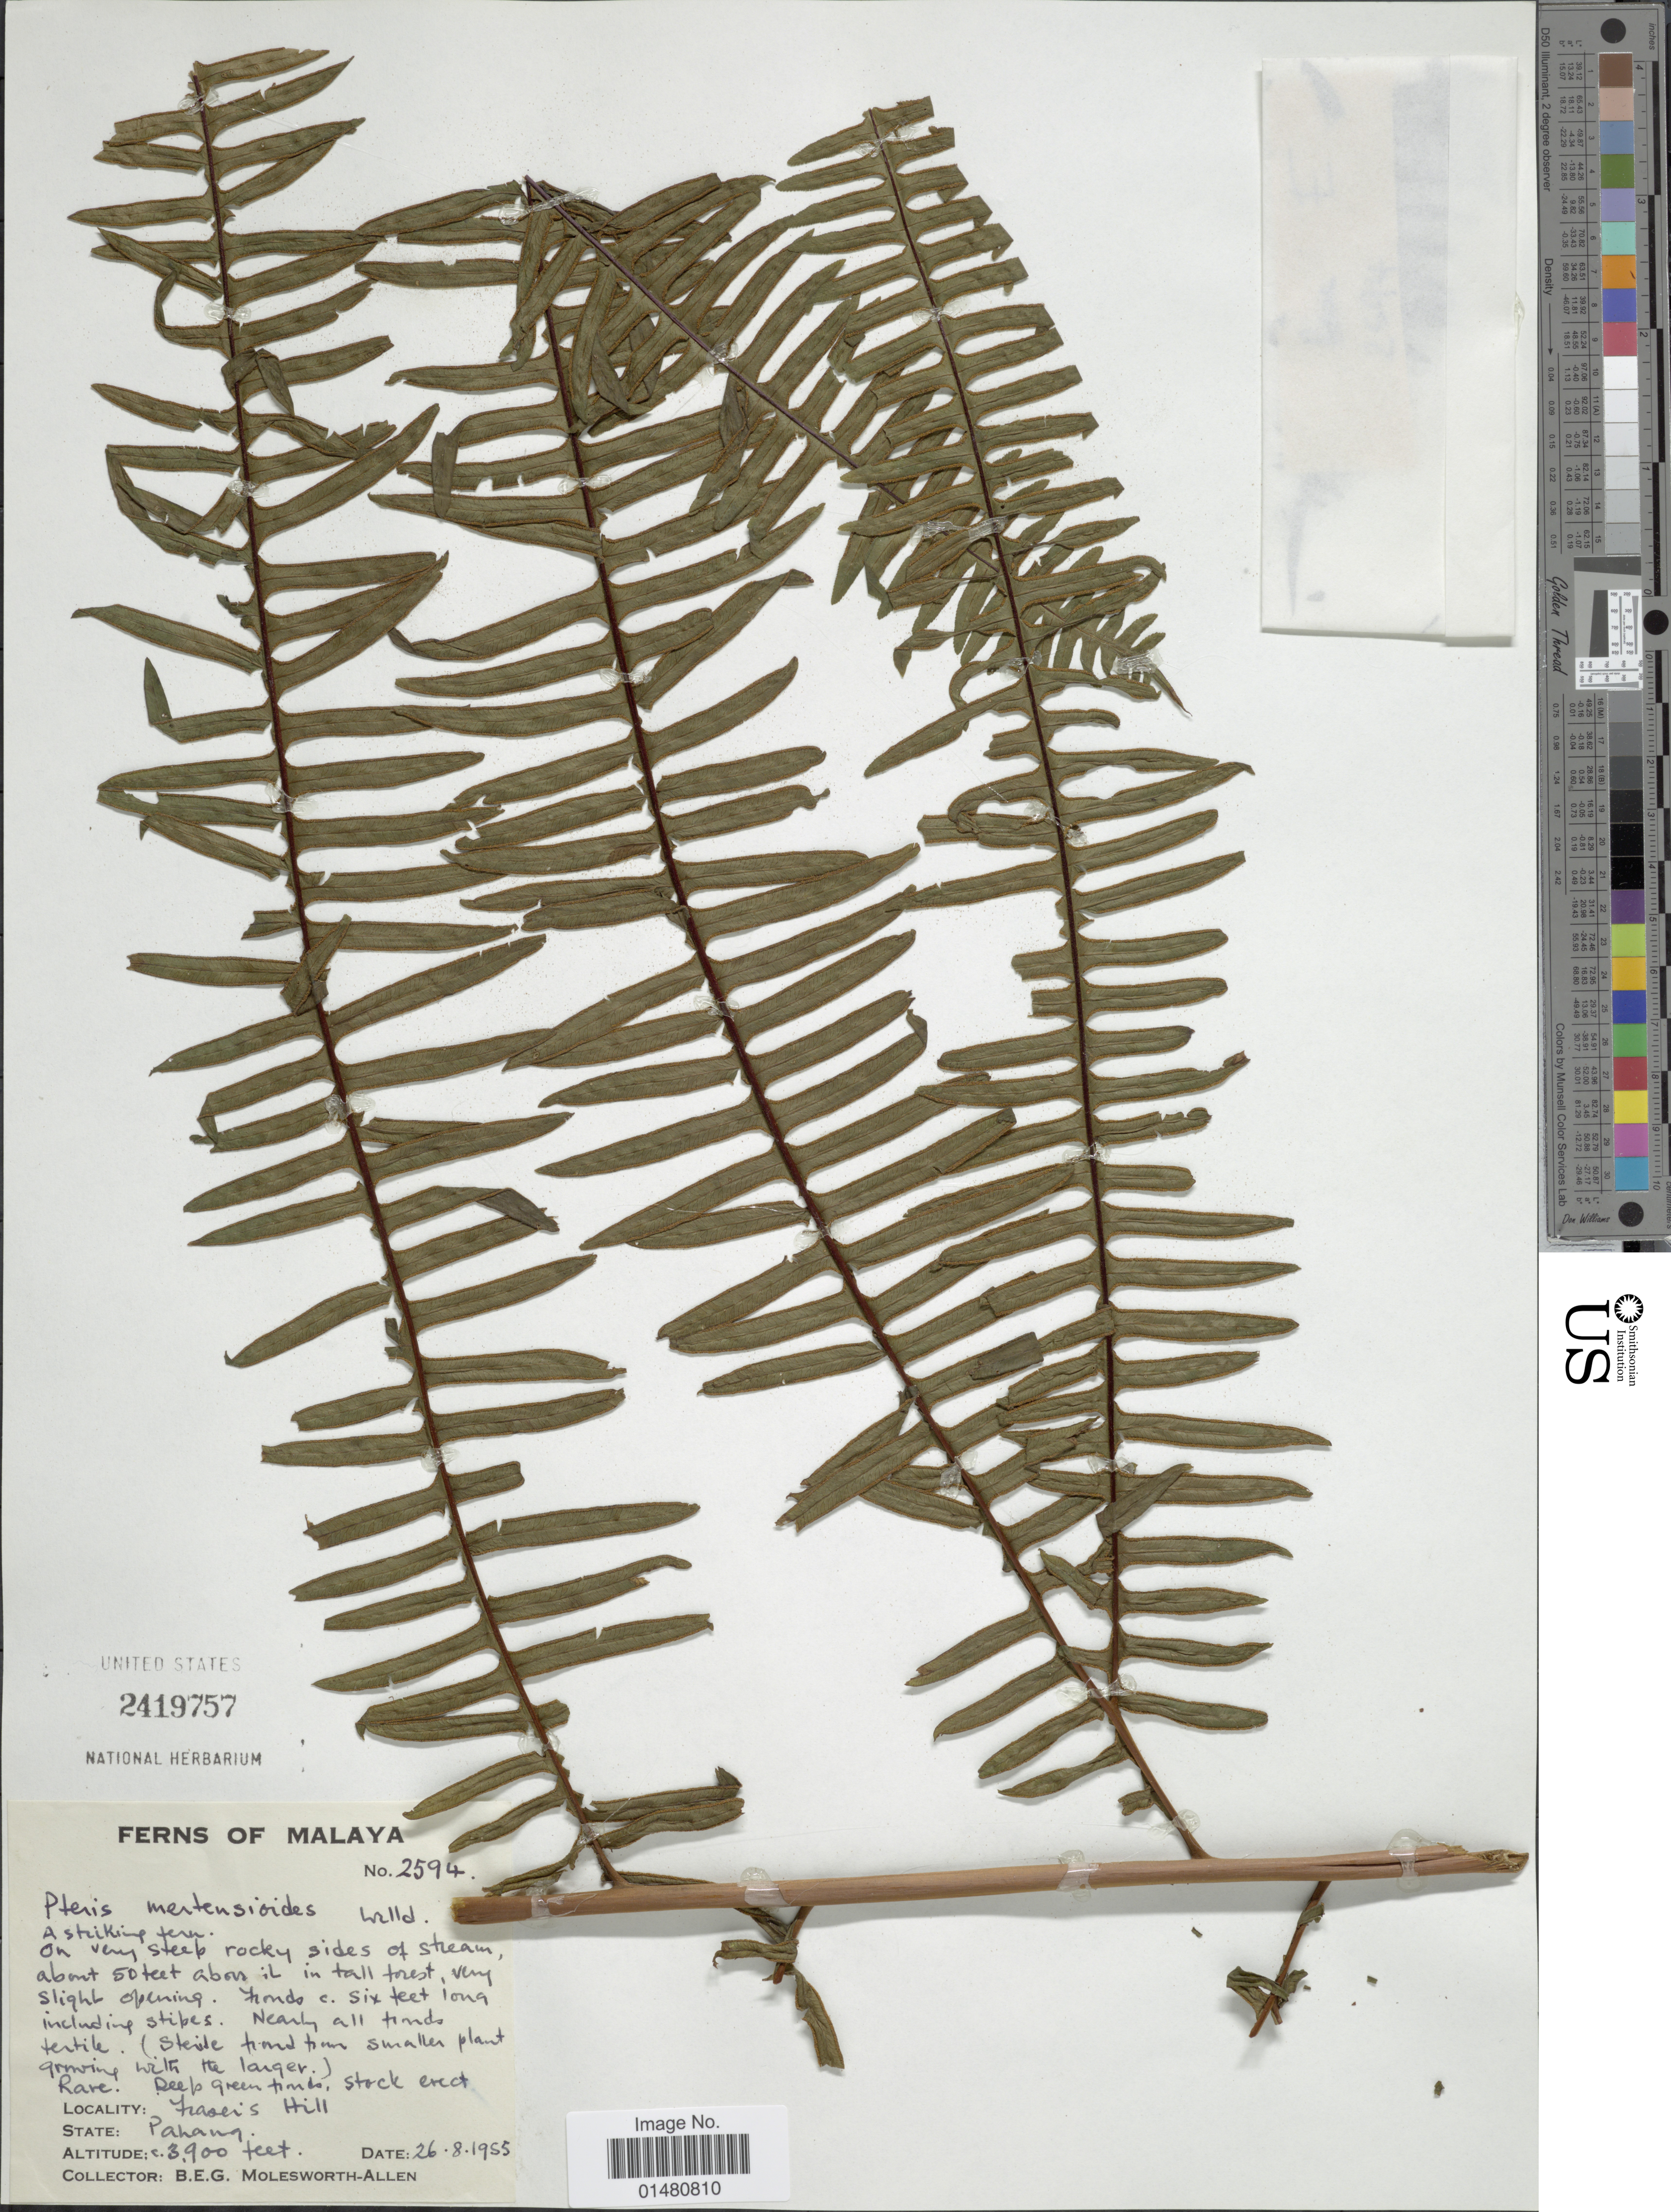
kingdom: Plantae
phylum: Tracheophyta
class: Polypodiopsida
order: Polypodiales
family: Pteridaceae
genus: Pteris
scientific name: Pteris mertensioides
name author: Willd.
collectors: B. E. G. Molesworth-Allen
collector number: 2594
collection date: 1955-08-26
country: Malaysia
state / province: Pahang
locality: Fraser's Hill, Malaya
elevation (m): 1189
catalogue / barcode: US 2419757